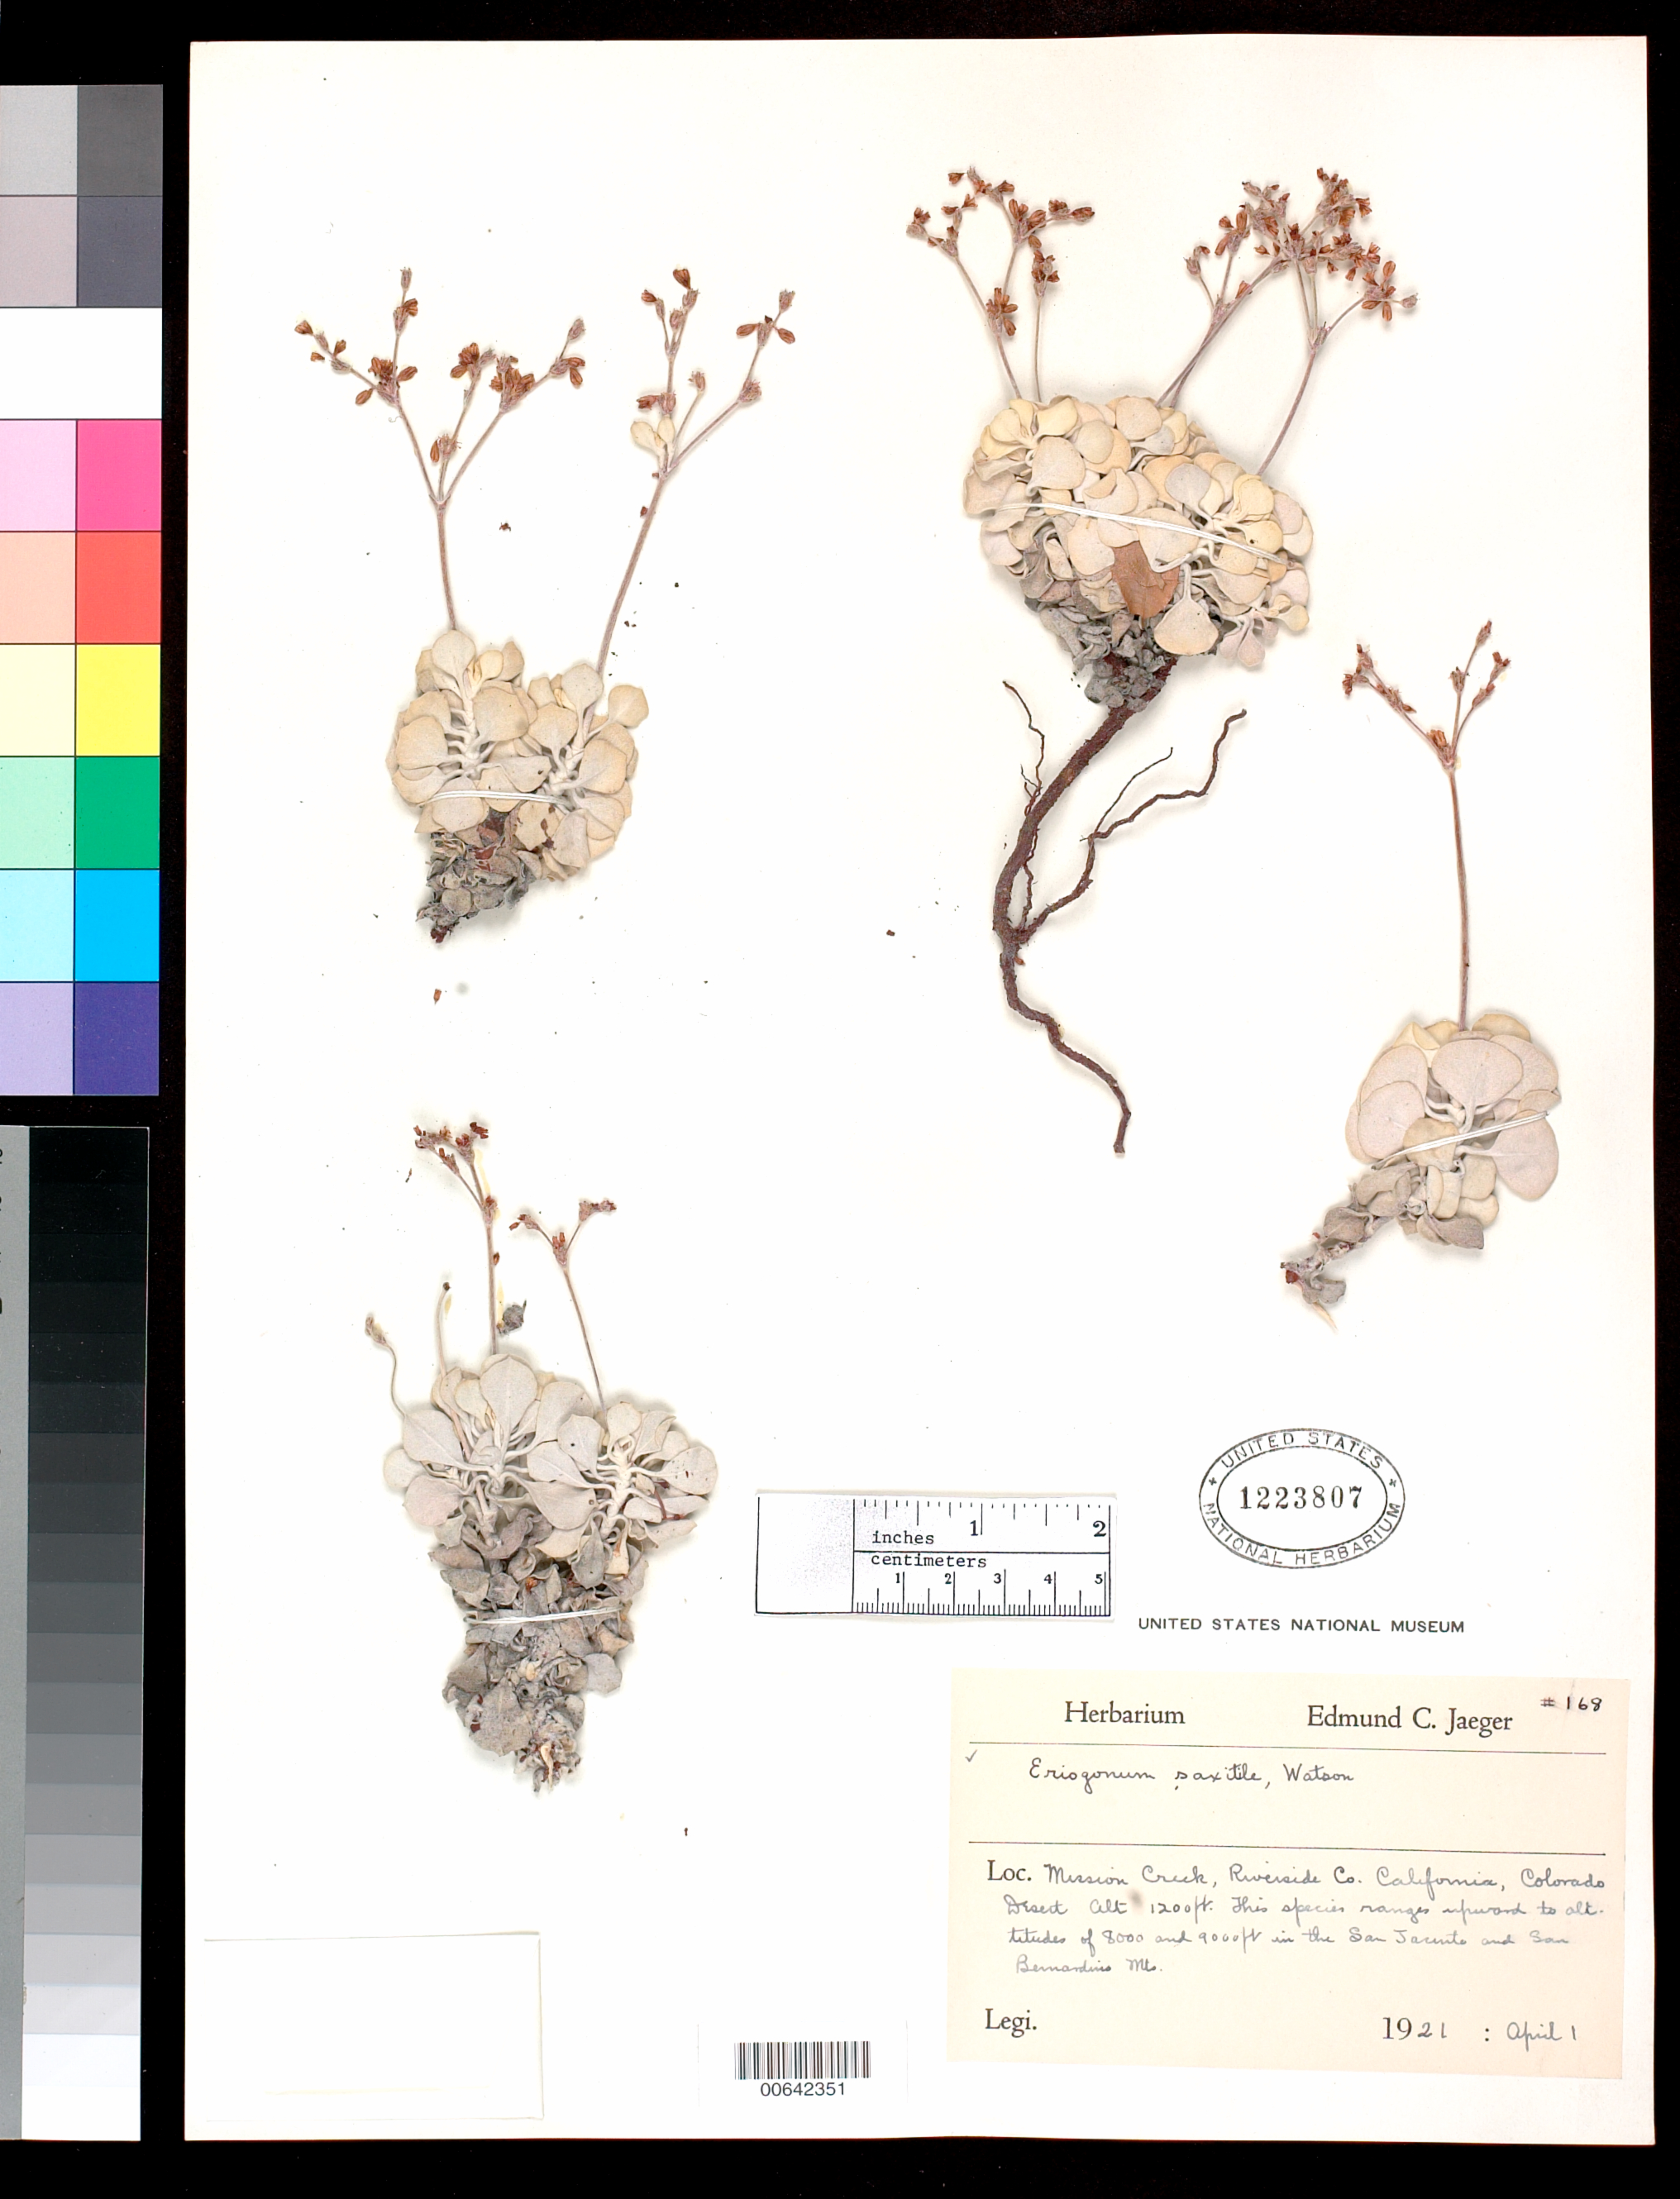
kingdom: Plantae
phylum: Tracheophyta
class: Magnoliopsida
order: Caryophyllales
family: Polygonaceae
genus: Eriogonum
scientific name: Eriogonum saxatile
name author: S. Watson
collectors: E. Jaeger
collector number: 168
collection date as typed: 01 Apr 1921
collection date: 1921-04-01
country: United States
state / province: California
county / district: Riverside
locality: Mission Creek, Colorado Desert. This species ranges upward to altitudes of 8000 and 9000 ft in the San Jacinto and San Bernardino Mts.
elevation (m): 366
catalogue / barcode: US 1223807